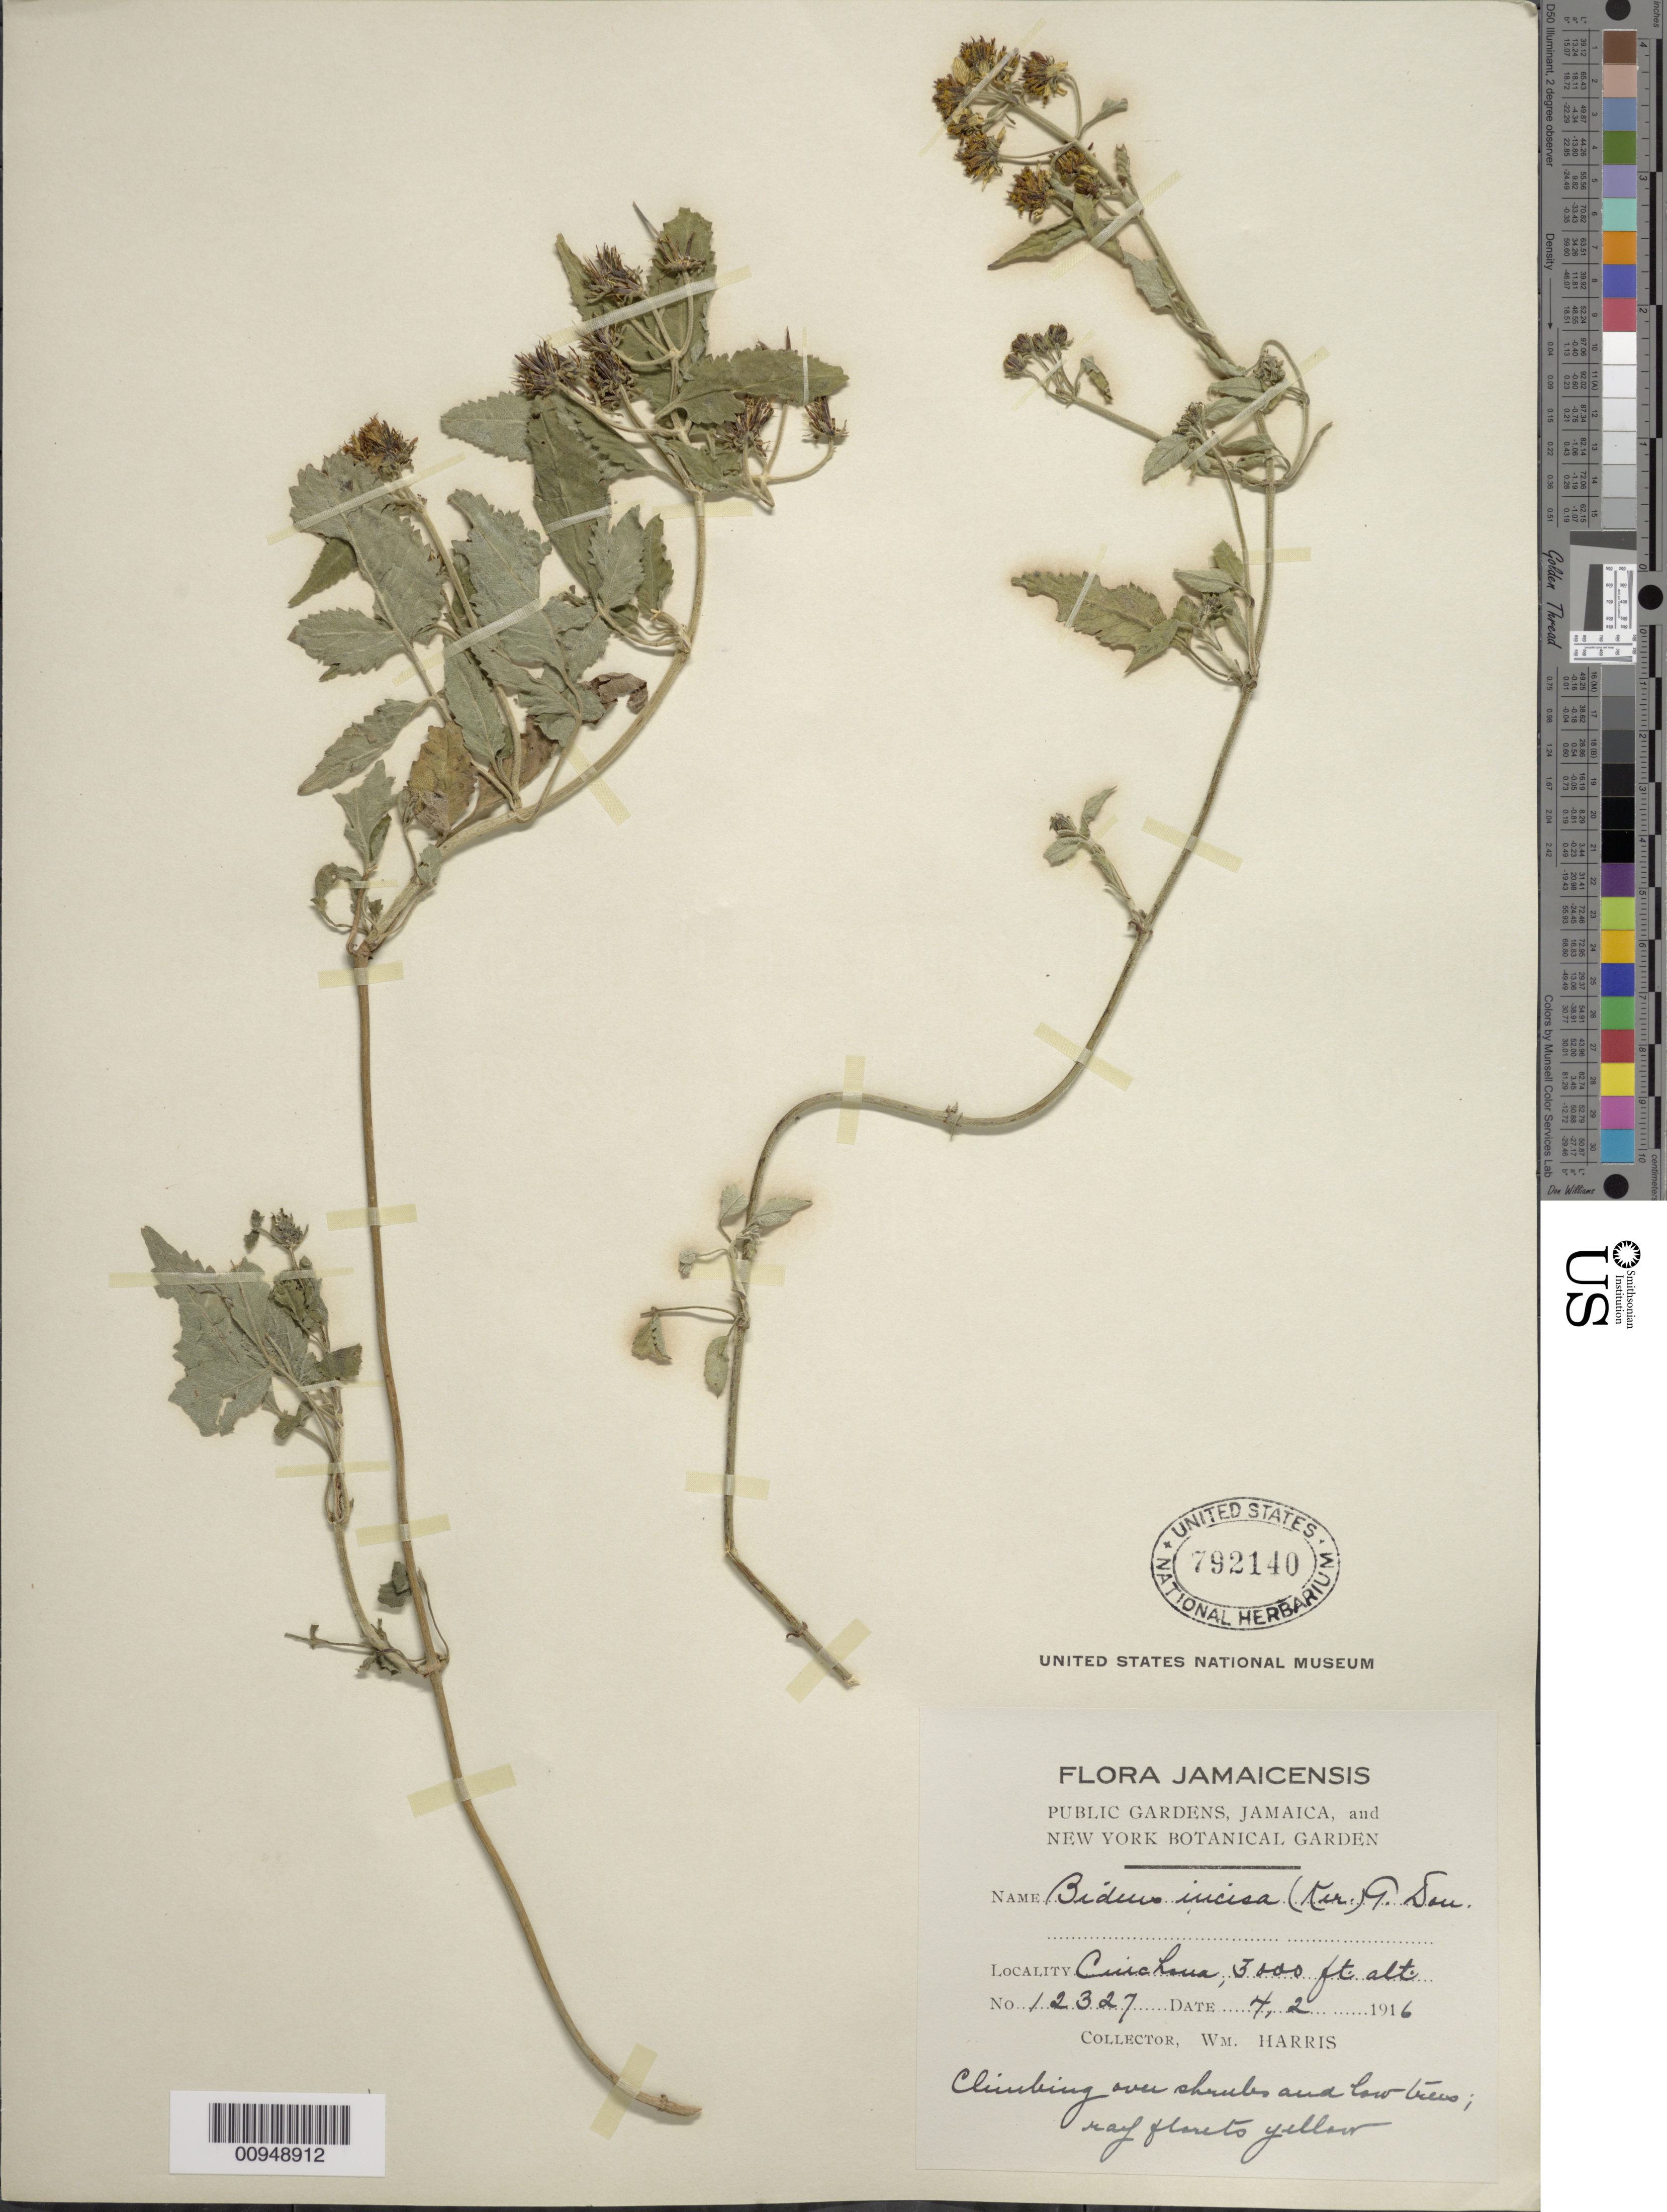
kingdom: Plantae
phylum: Tracheophyta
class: Magnoliopsida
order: Asterales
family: Asteraceae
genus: Bidens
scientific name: Bidens reptans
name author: (L.) G. Don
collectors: W. H. Harris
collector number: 12327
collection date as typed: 04 Feb 1916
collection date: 1916-02-04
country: Jamaica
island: Jamaica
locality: Cinchona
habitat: Over shrubs and low trees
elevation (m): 914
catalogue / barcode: US 792140